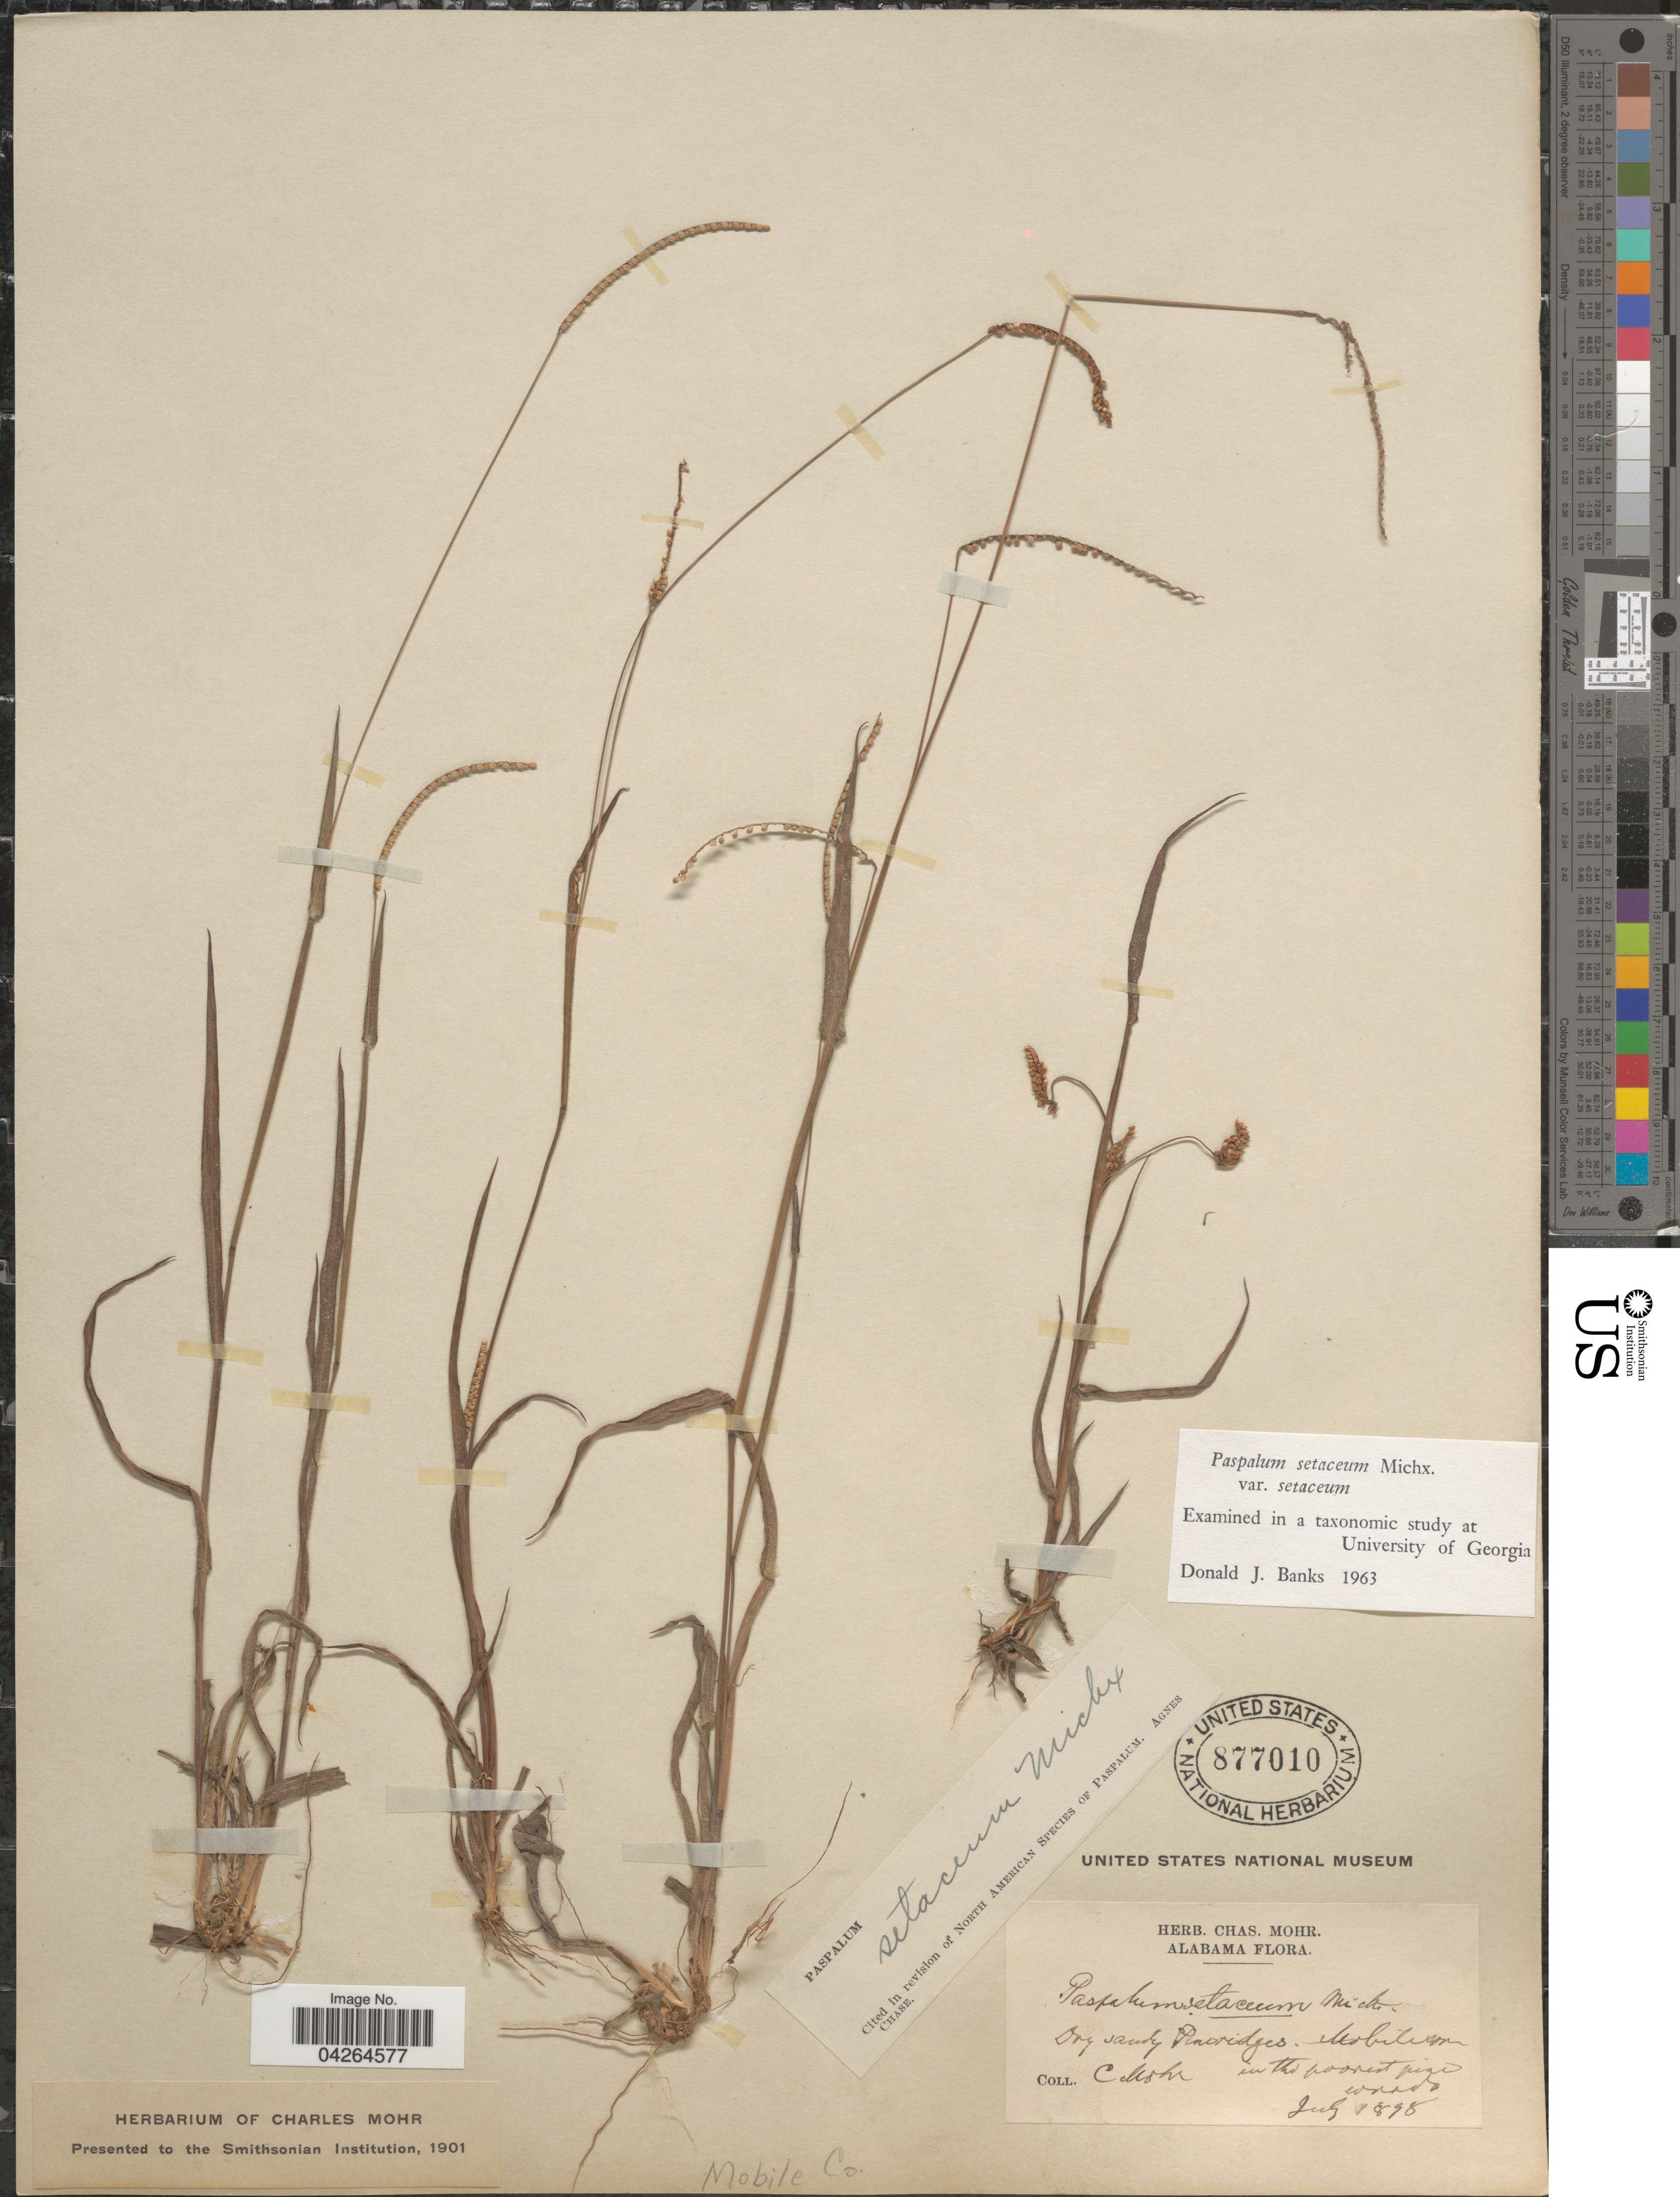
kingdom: Plantae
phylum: Tracheophyta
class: Liliopsida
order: Poales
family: Poaceae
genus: Paspalum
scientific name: Paspalum setaceum var. setaceum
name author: Michx.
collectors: Mohr, C. T. (herbarium)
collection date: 1898-07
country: United States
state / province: Alabama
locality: Dry sandy Pine ridges Mobile Co. in the poorest jungle woods.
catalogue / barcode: US 877010